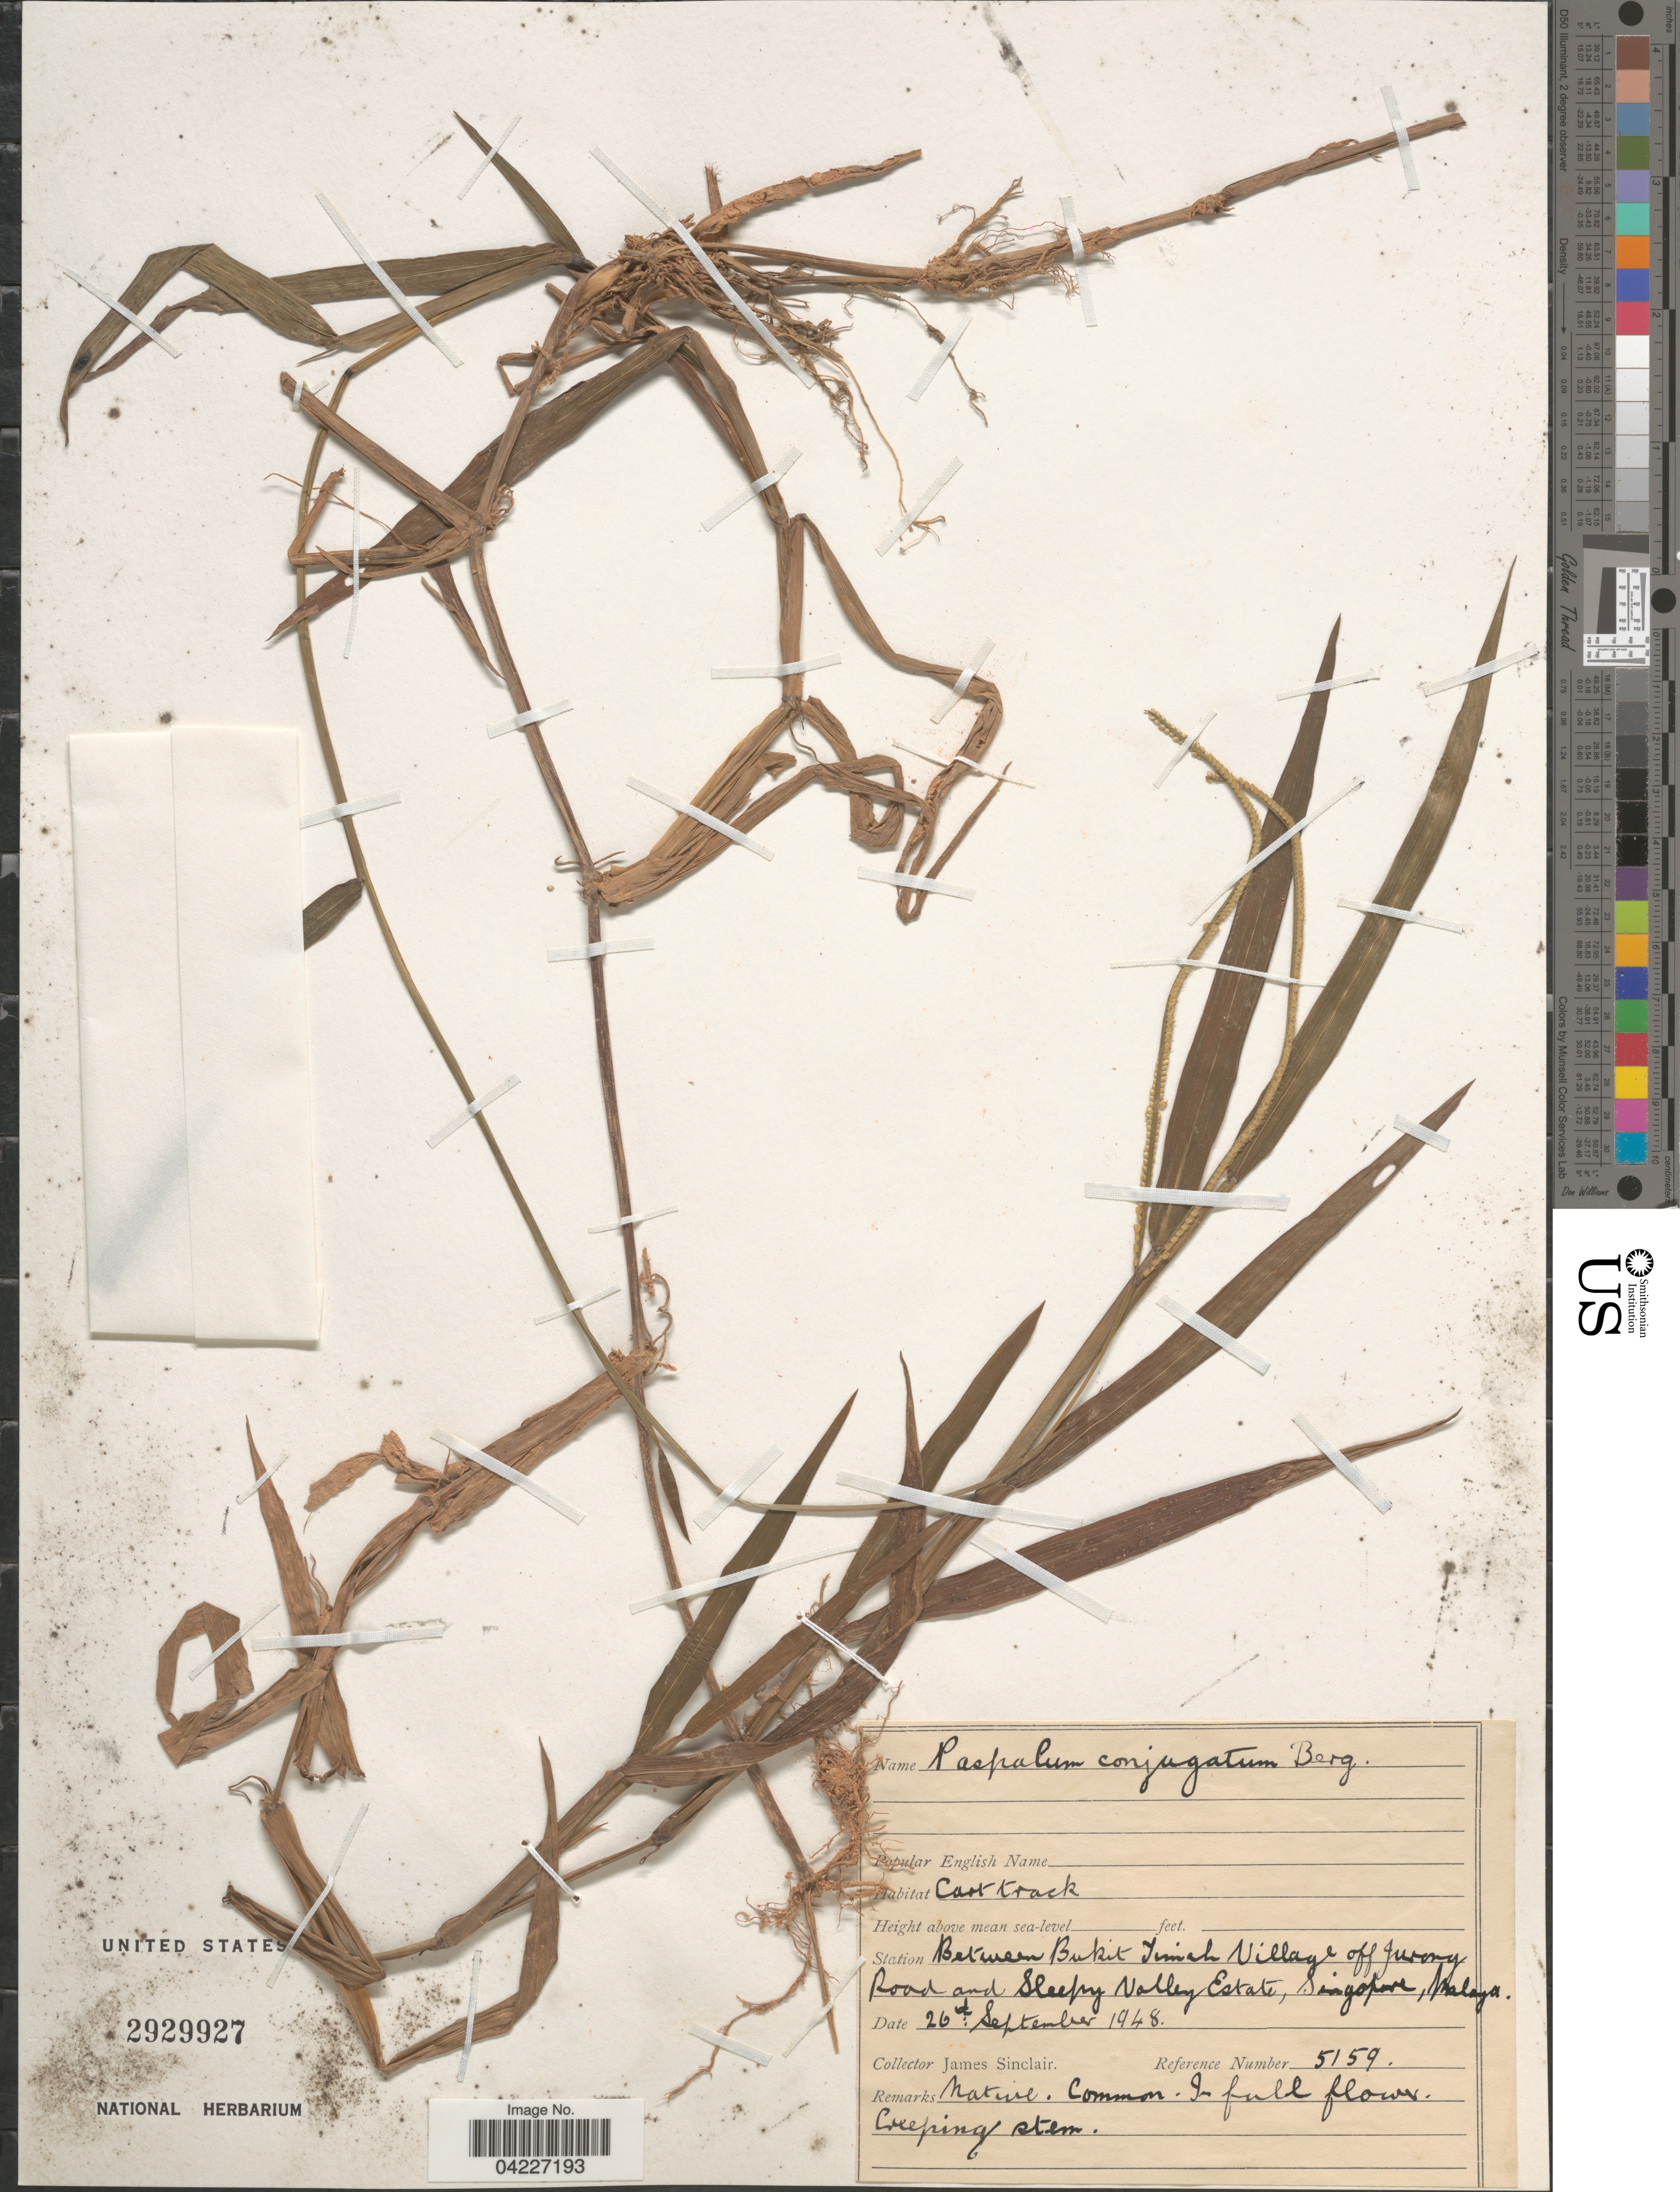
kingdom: Plantae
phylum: Tracheophyta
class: Liliopsida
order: Poales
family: Poaceae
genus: Paspalum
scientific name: Paspalum conjugatum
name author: P.J. Bergius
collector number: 5159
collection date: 1948-09-26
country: Singapore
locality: Between Bukit Timah Village off Jurong Road and Sleepy Valley Estate, Singapore, Malaya.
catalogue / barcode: US 2929927